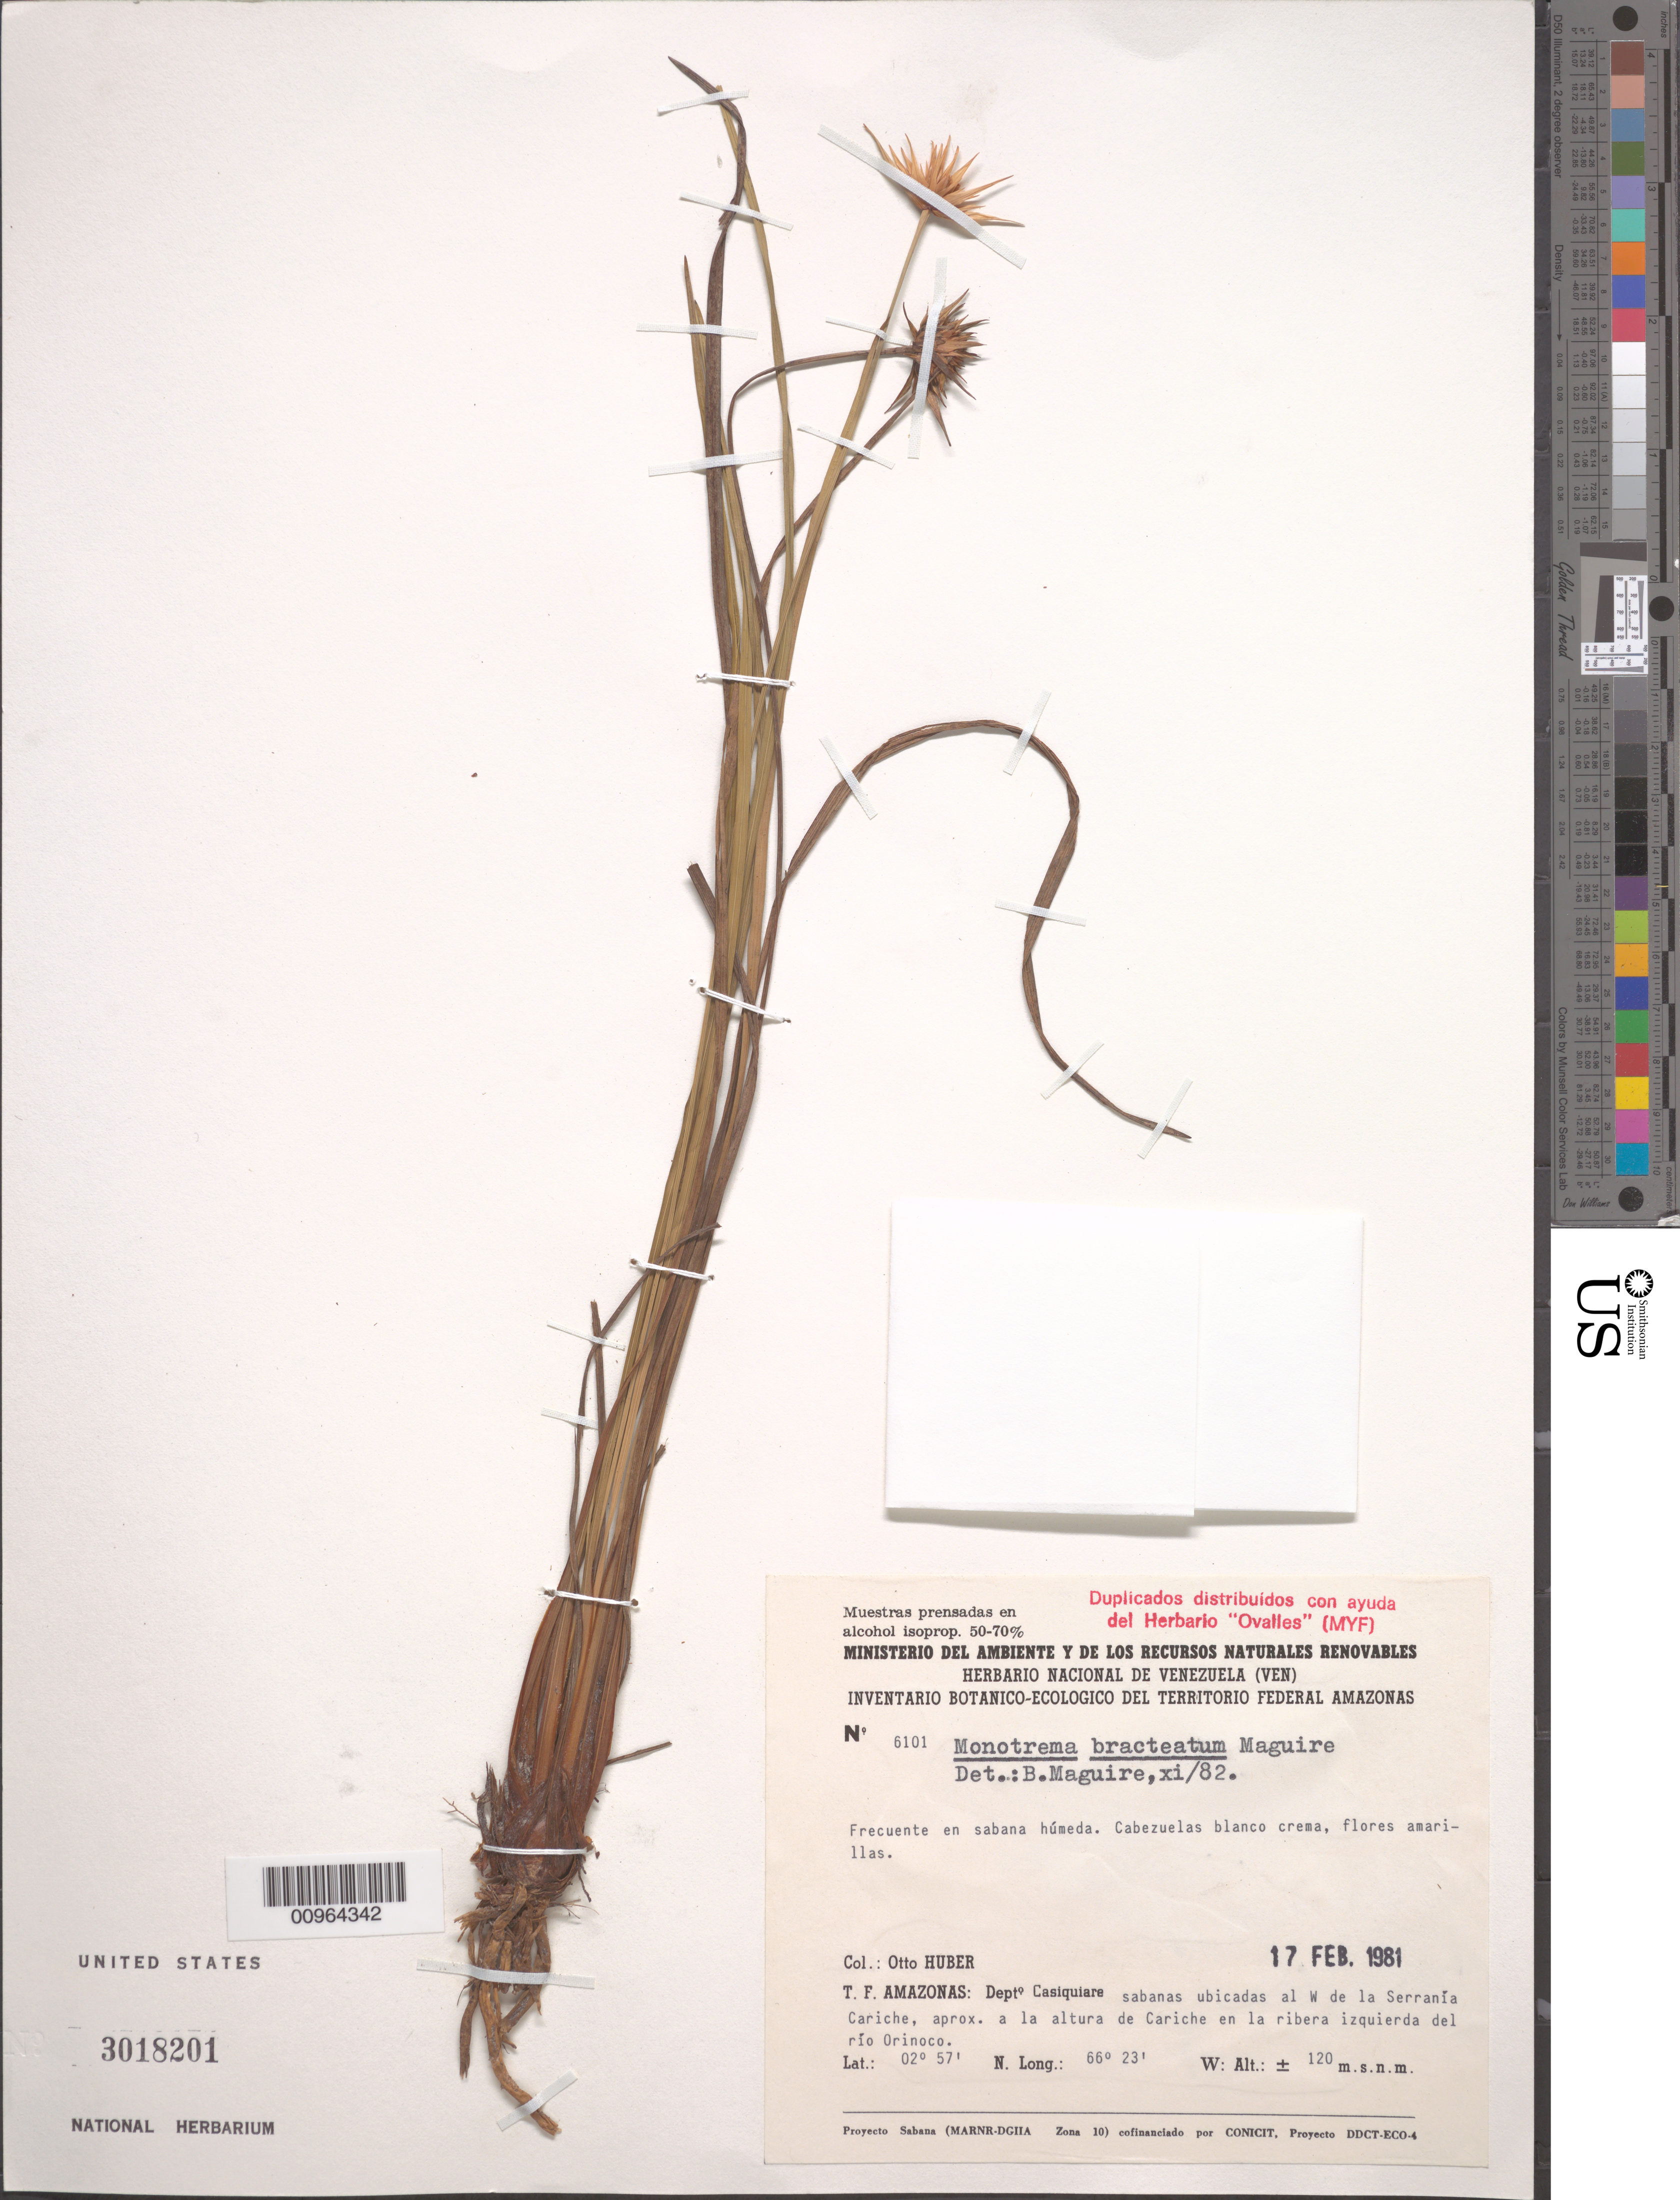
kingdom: Plantae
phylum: Tracheophyta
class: Liliopsida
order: Poales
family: Rapateaceae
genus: Monotrema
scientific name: Monotrema bracteatum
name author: Maguire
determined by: Maguire, Bassett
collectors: O. Huber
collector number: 6101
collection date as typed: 17-Feb-81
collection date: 1981-02-17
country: Venezuela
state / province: Amazonas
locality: Serrania Cariche, al W, aprox a la altura de Cariche en la ribera izquierda del Río Orinoco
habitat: Sabanas ubicadas; en sabana humeda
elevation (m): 120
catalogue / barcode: US 3018201